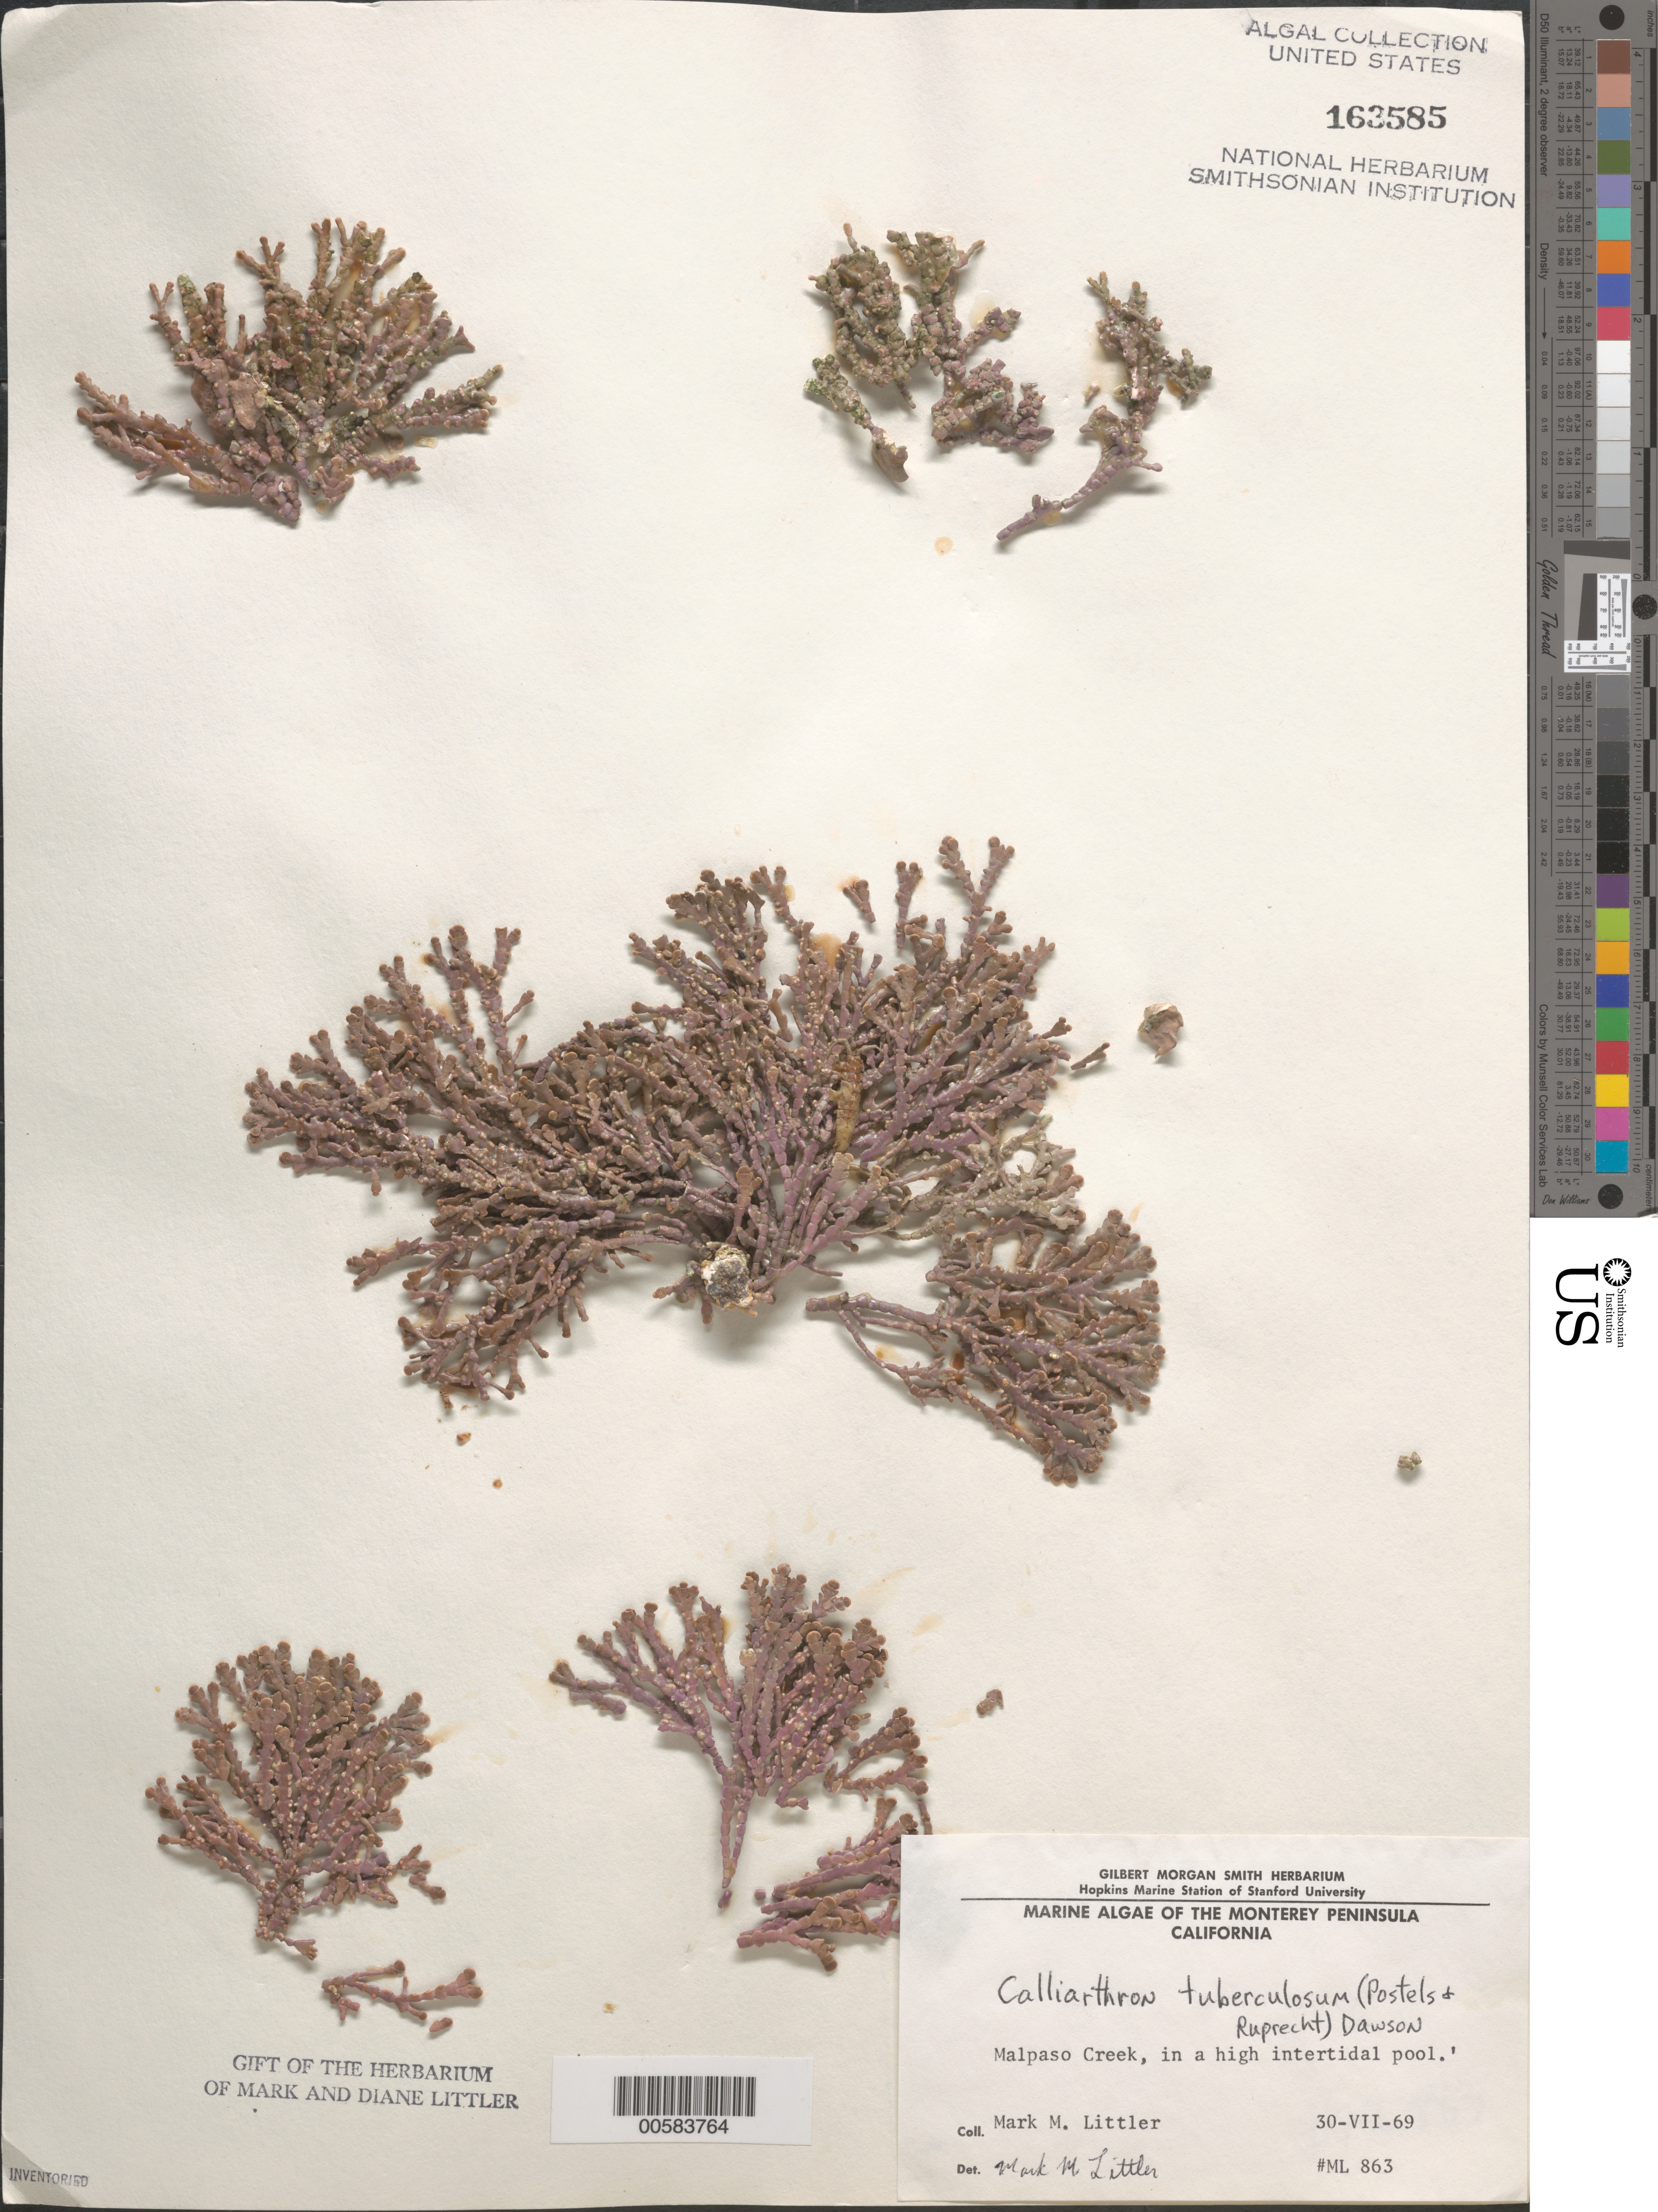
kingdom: Plantae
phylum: Rhodophyta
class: Florideophyceae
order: Corallinales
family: Corallinaceae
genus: Calliarthron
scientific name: Calliarthron tuberculosum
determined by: Littler, M. M.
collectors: M. M. Littler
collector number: ML 863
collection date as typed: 30 Jul 1969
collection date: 1969-07-30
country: United States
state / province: California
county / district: Monterey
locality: Malpaso Creek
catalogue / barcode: US 163585